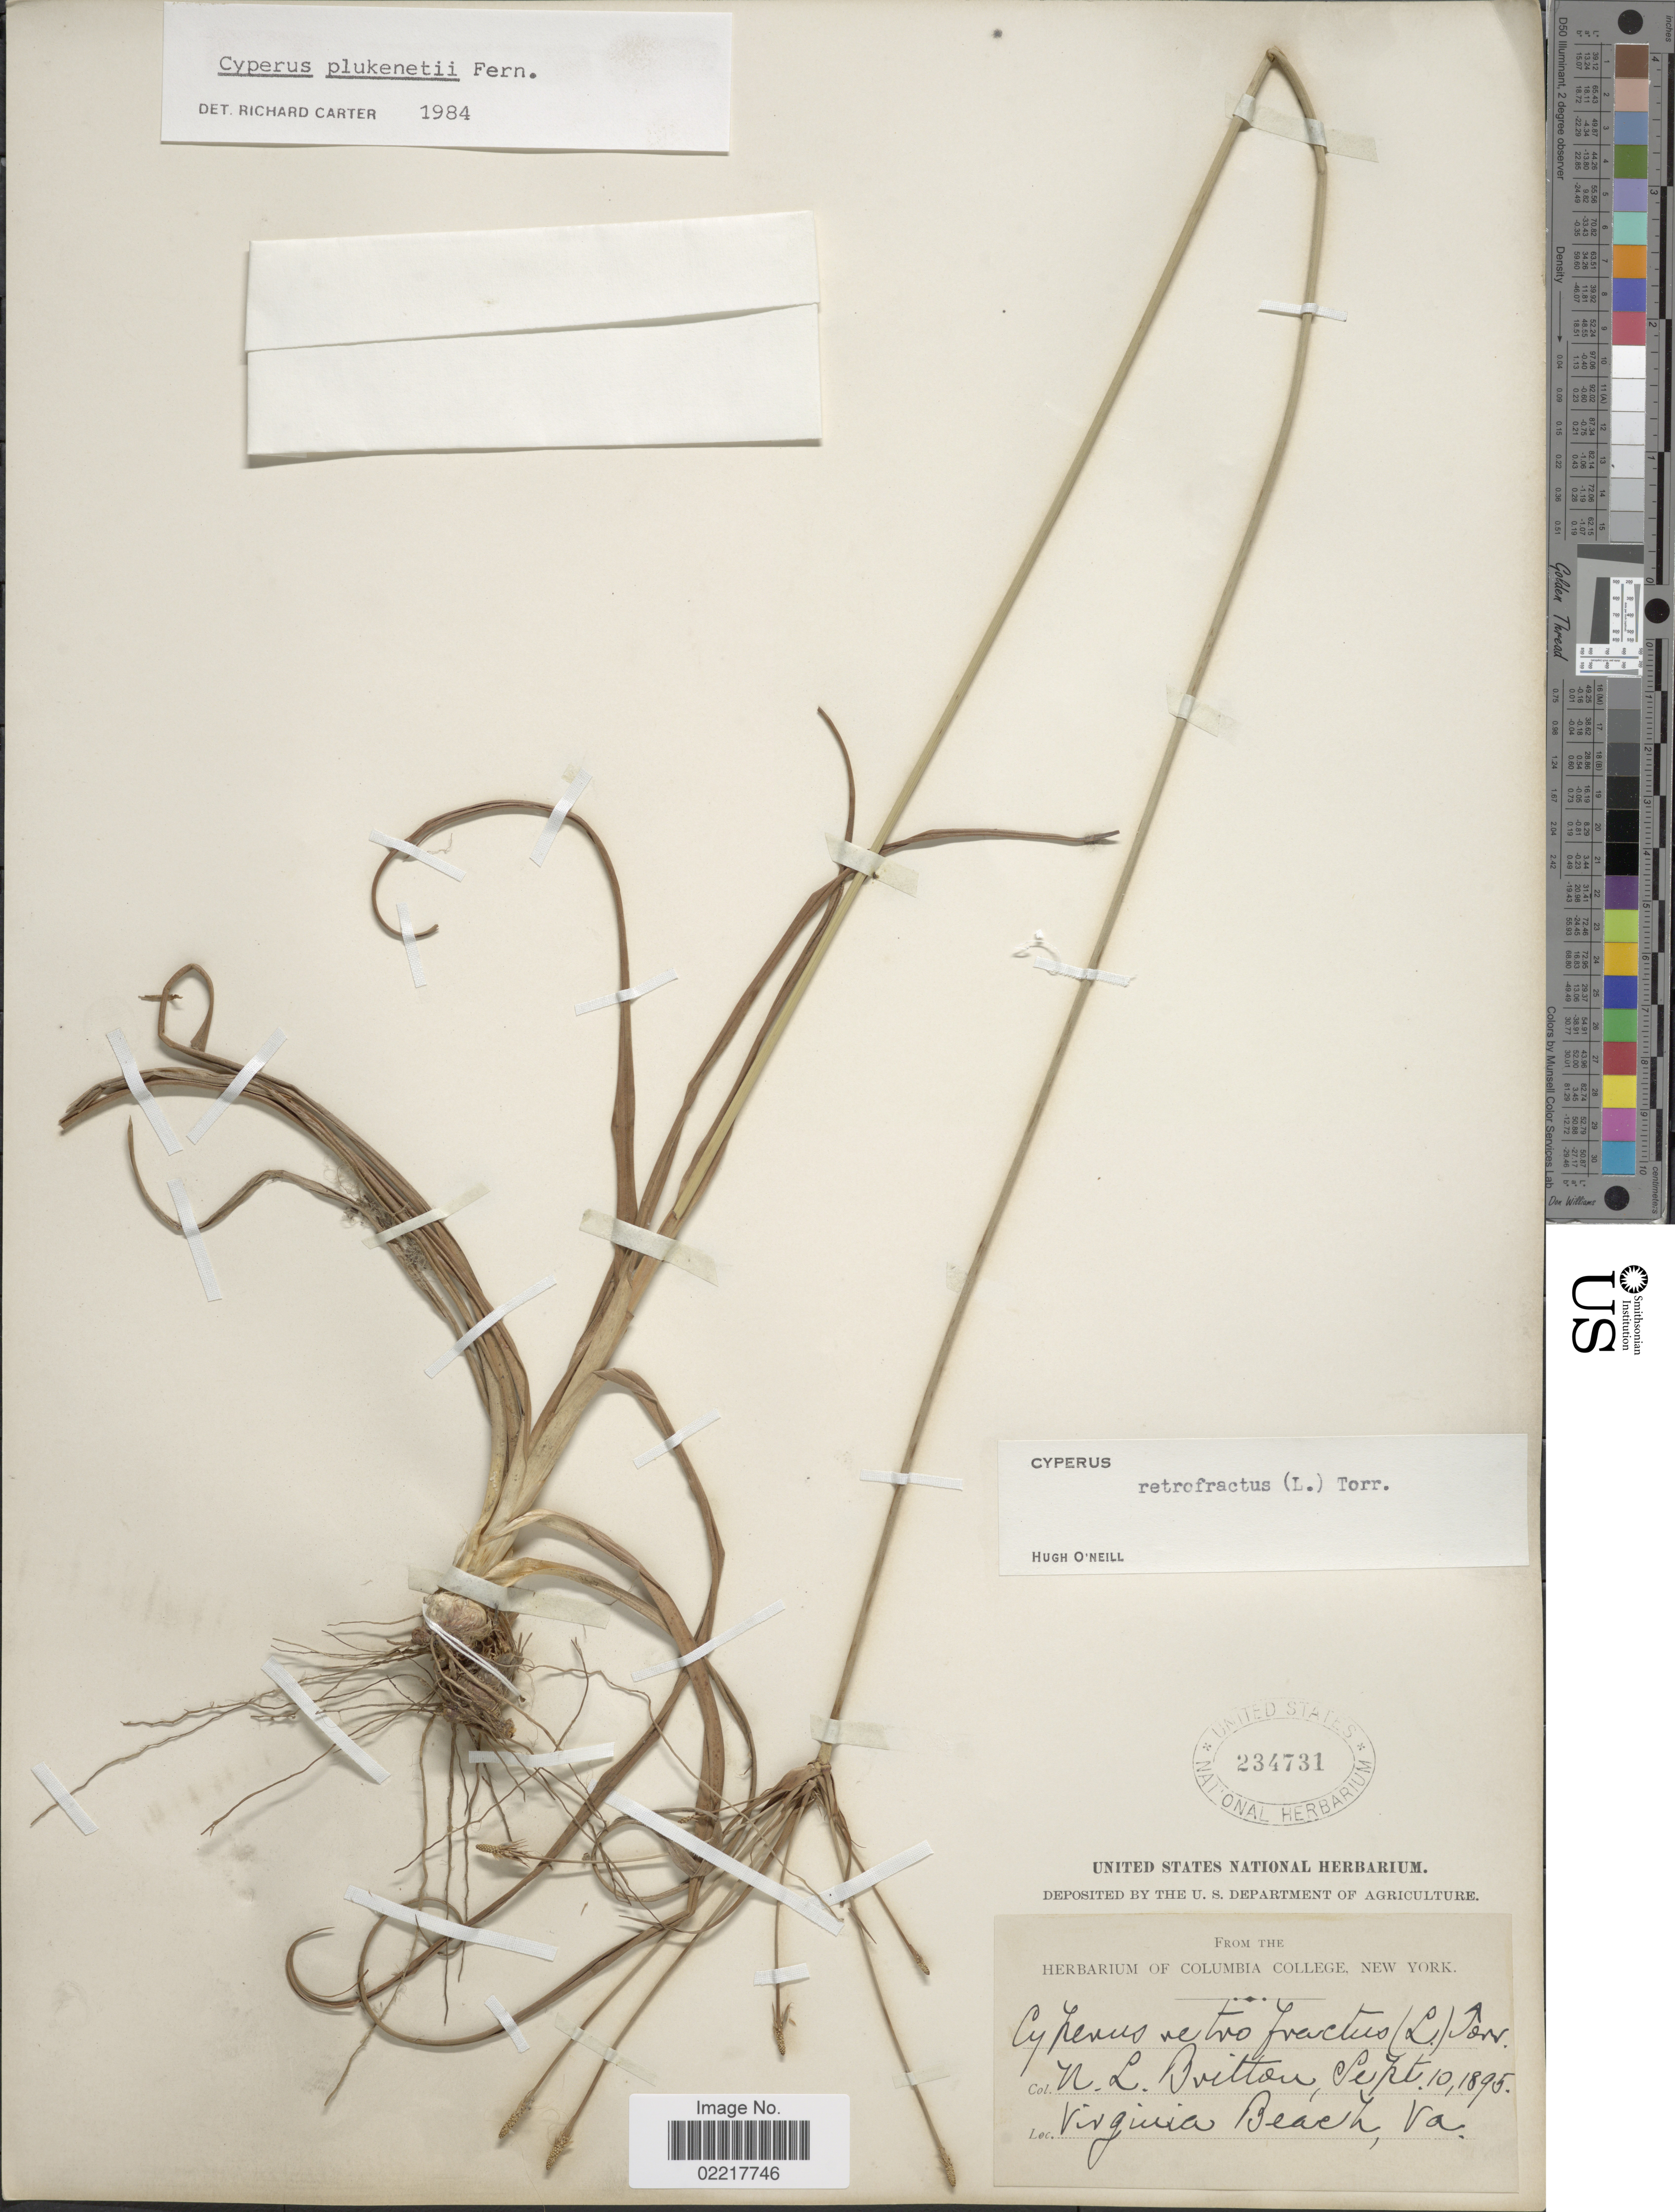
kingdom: Plantae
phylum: Tracheophyta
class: Liliopsida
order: Poales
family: Cyperaceae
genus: Cyperus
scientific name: Cyperus plukenetii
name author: Fernald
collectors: N. Britton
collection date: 1895-09-10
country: United States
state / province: Virginia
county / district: City of Virginia Beach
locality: Virginia Beach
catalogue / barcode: US 234731